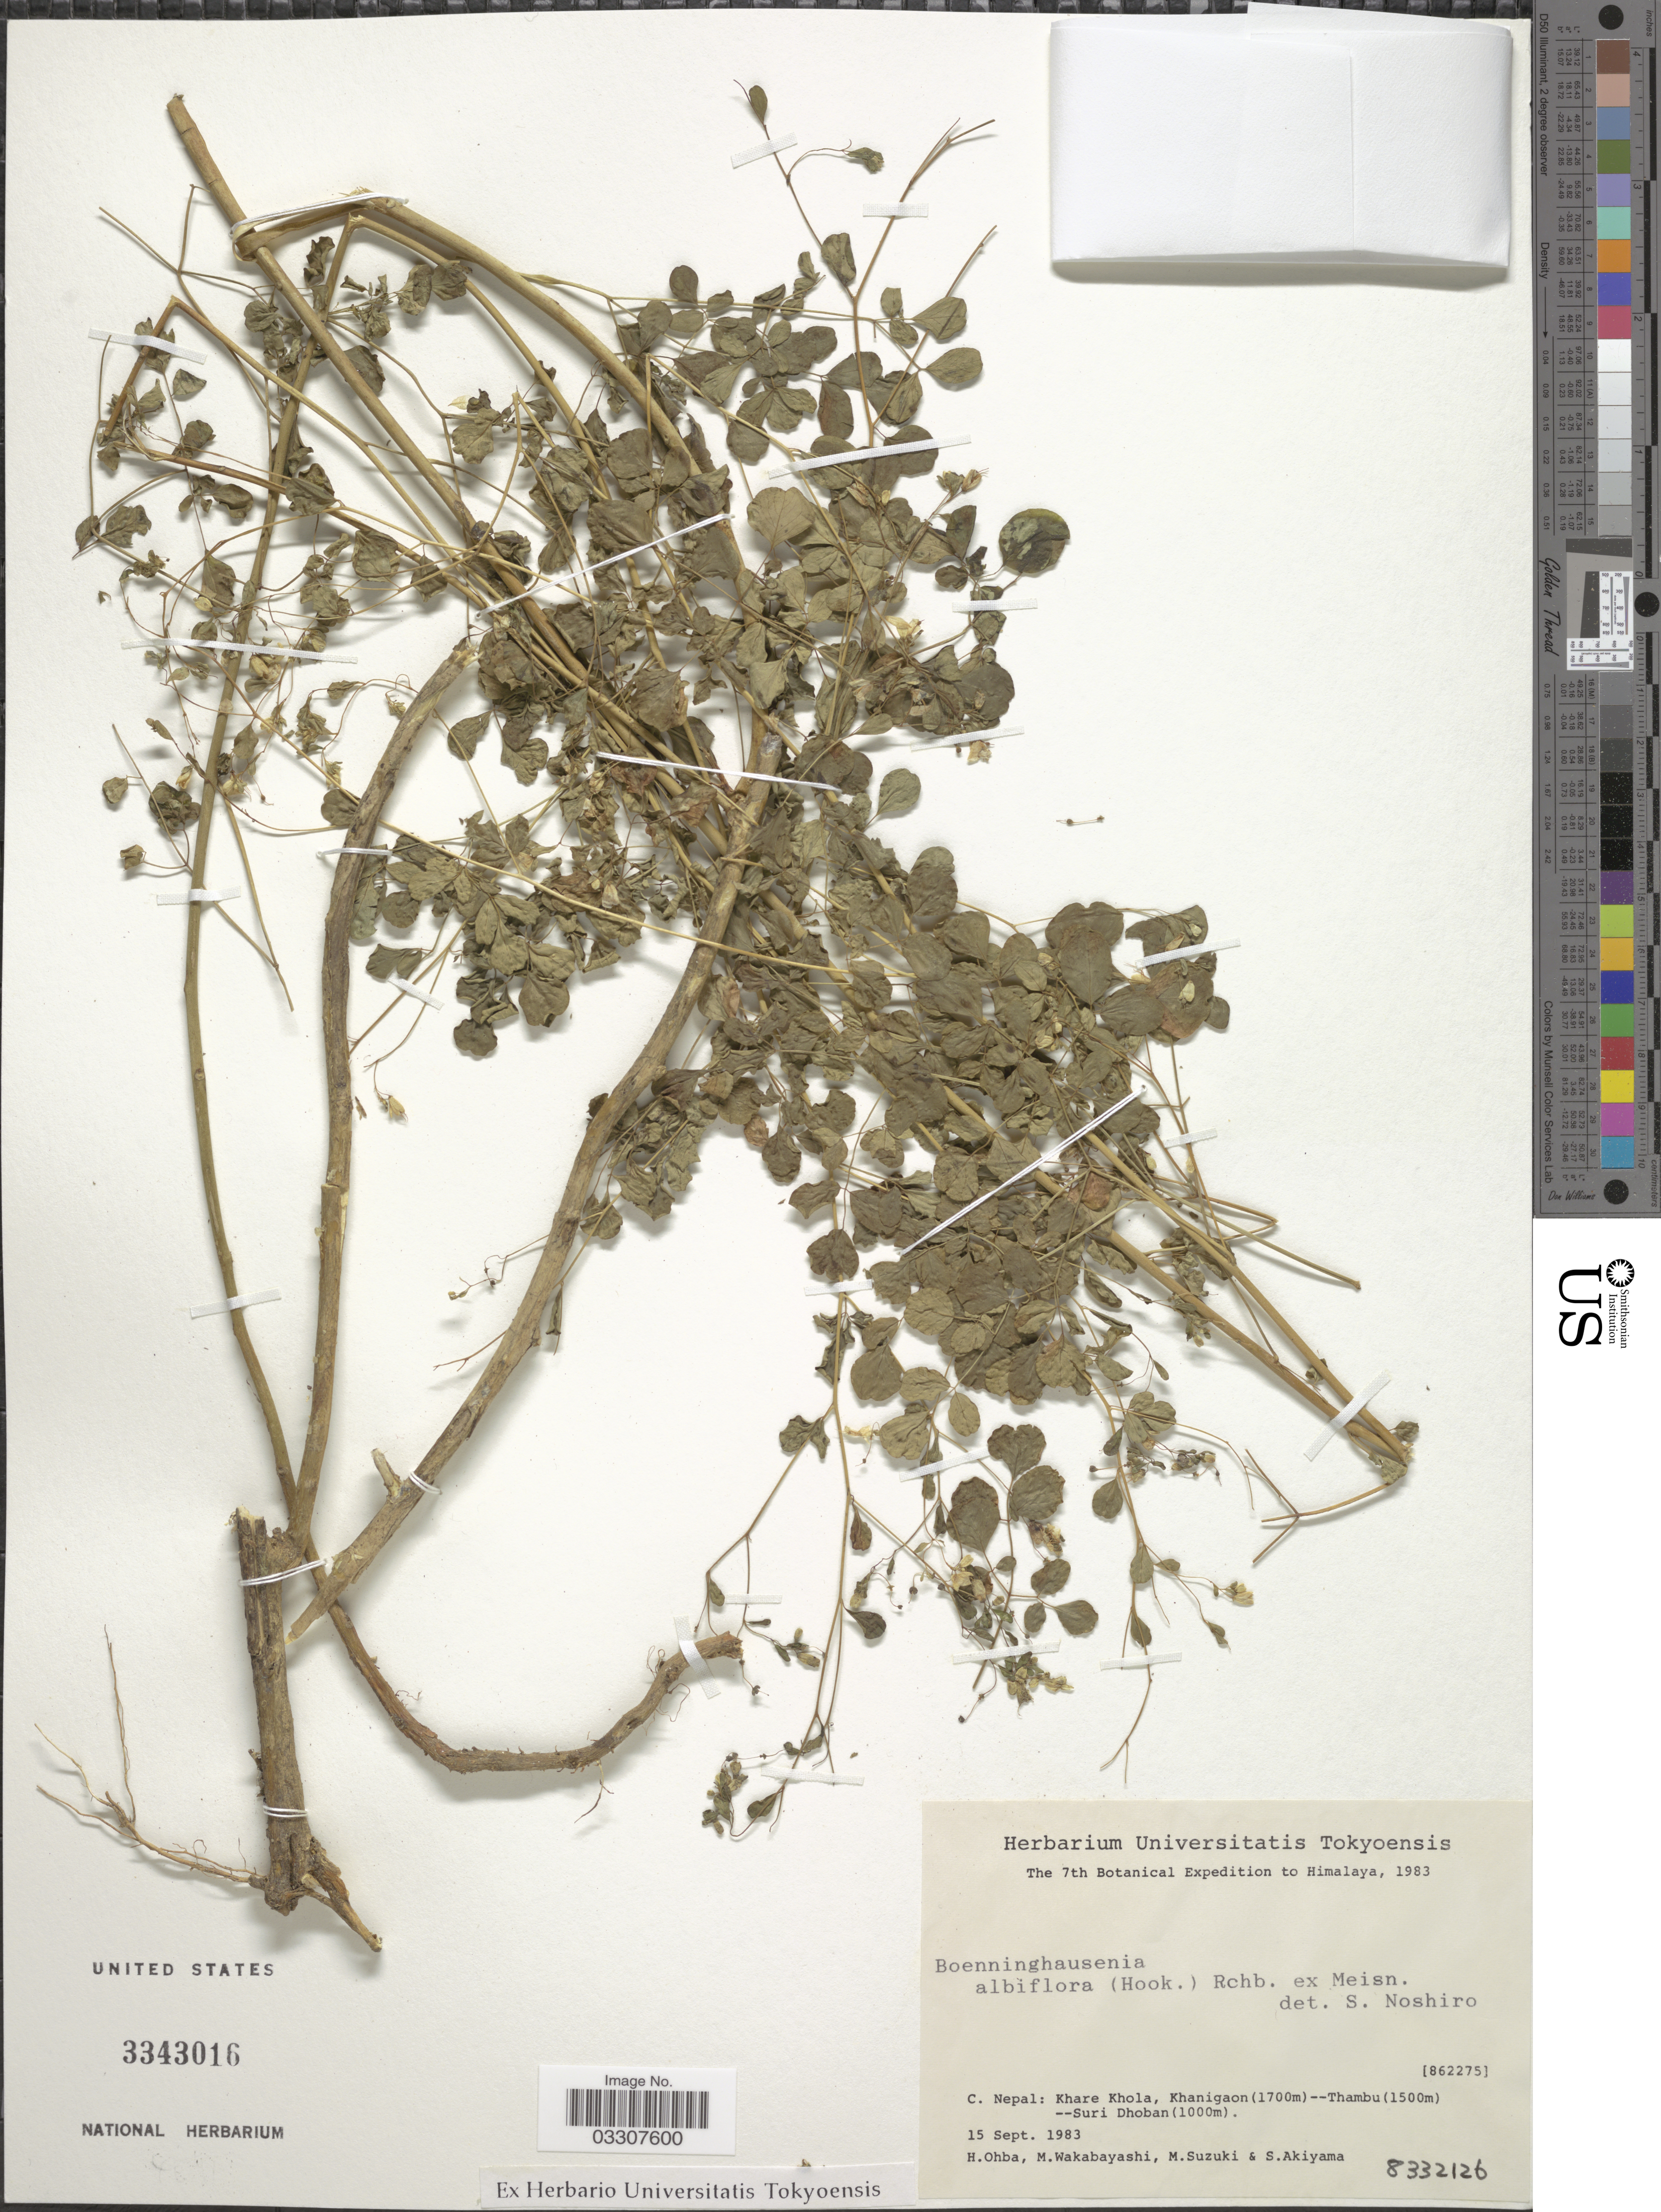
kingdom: Plantae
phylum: Tracheophyta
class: Magnoliopsida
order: Sapindales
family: Rutaceae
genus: Boenninghausenia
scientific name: Boenninghausenia albiflora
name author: (Hook.) Meisn.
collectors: H. Ohba, M. Wakabayashi, M. Suzuki & Shinobu Akiyama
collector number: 8332126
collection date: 1983-09-15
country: Nepal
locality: Himalaya. C. Nepal: Khare Khola, (Khanigaon (1700m) -- Thambu (1500m) -- Suri Dhoban (1000m).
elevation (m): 1000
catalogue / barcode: US 3343016